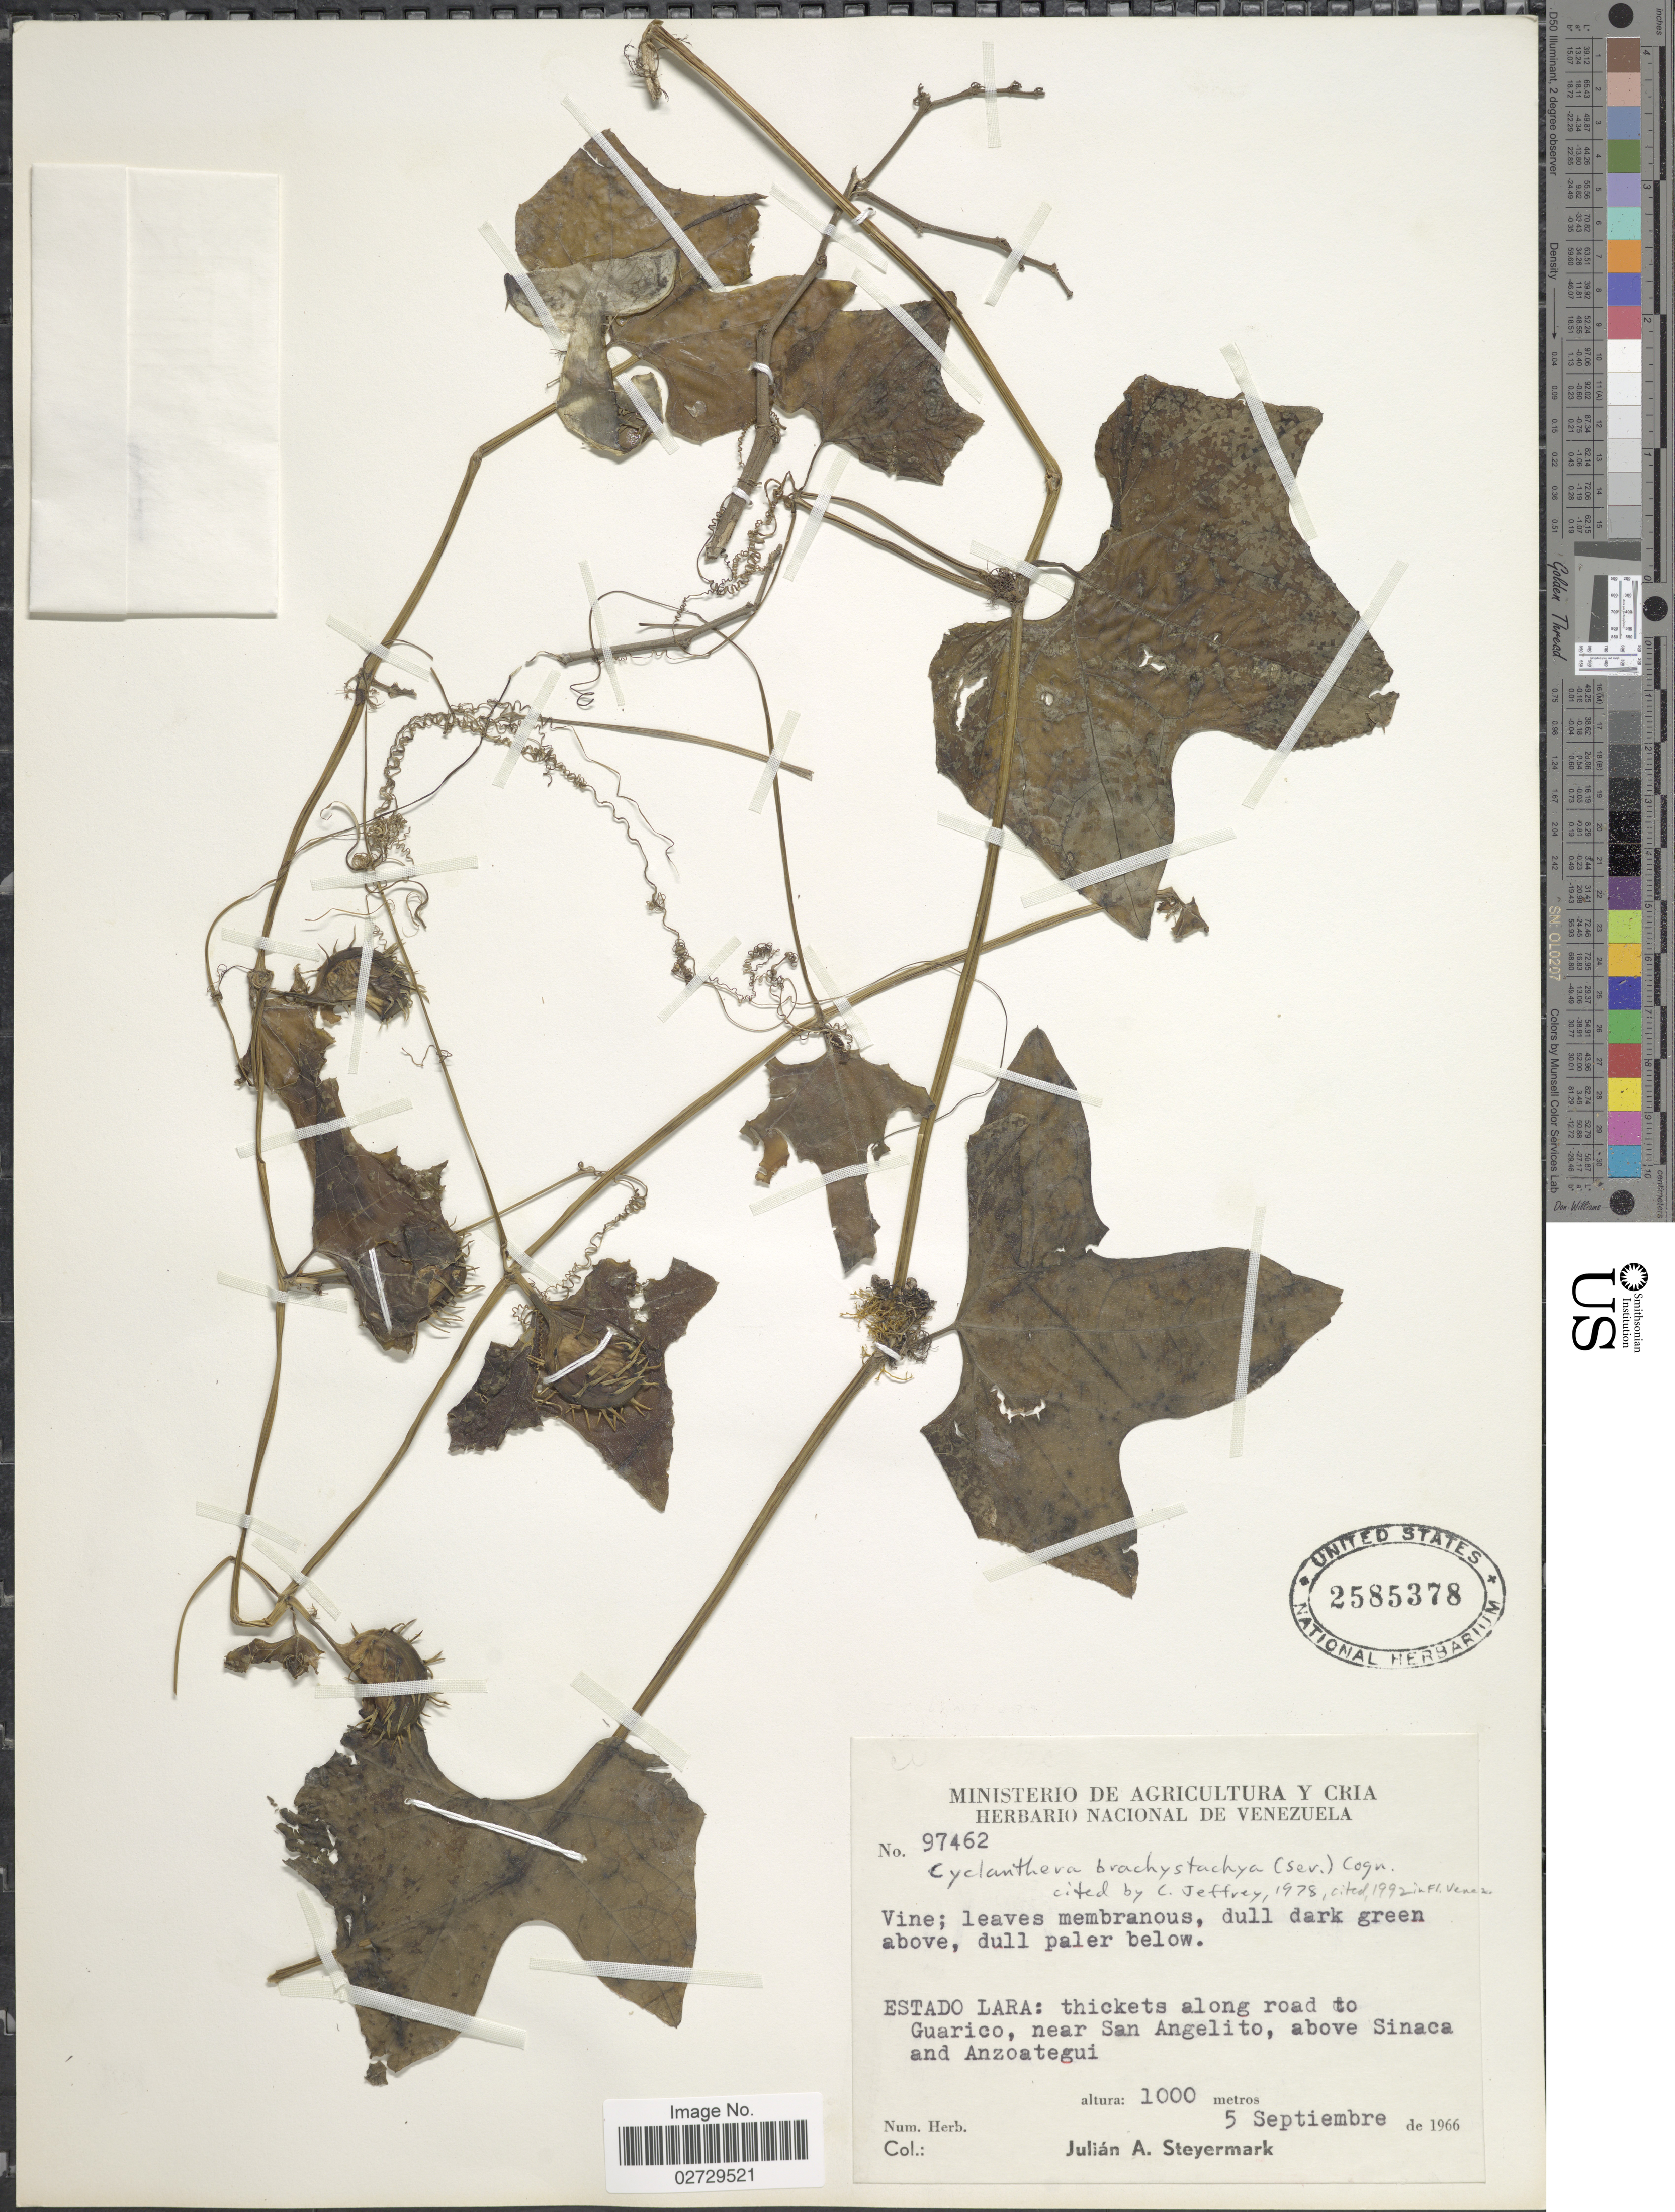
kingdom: Plantae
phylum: Tracheophyta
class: Magnoliopsida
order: Cucurbitales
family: Cucurbitaceae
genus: Cyclanthera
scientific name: Cyclanthera brachystachya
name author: (DC.) Cogn.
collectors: J. Steyermark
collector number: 97462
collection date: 1966-09-05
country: Venezuela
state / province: Lara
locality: Estado Lara: thickets along road to Guarico, near San Angelito, above Sinaca and Anzoategui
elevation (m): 1000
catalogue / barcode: US 2585378